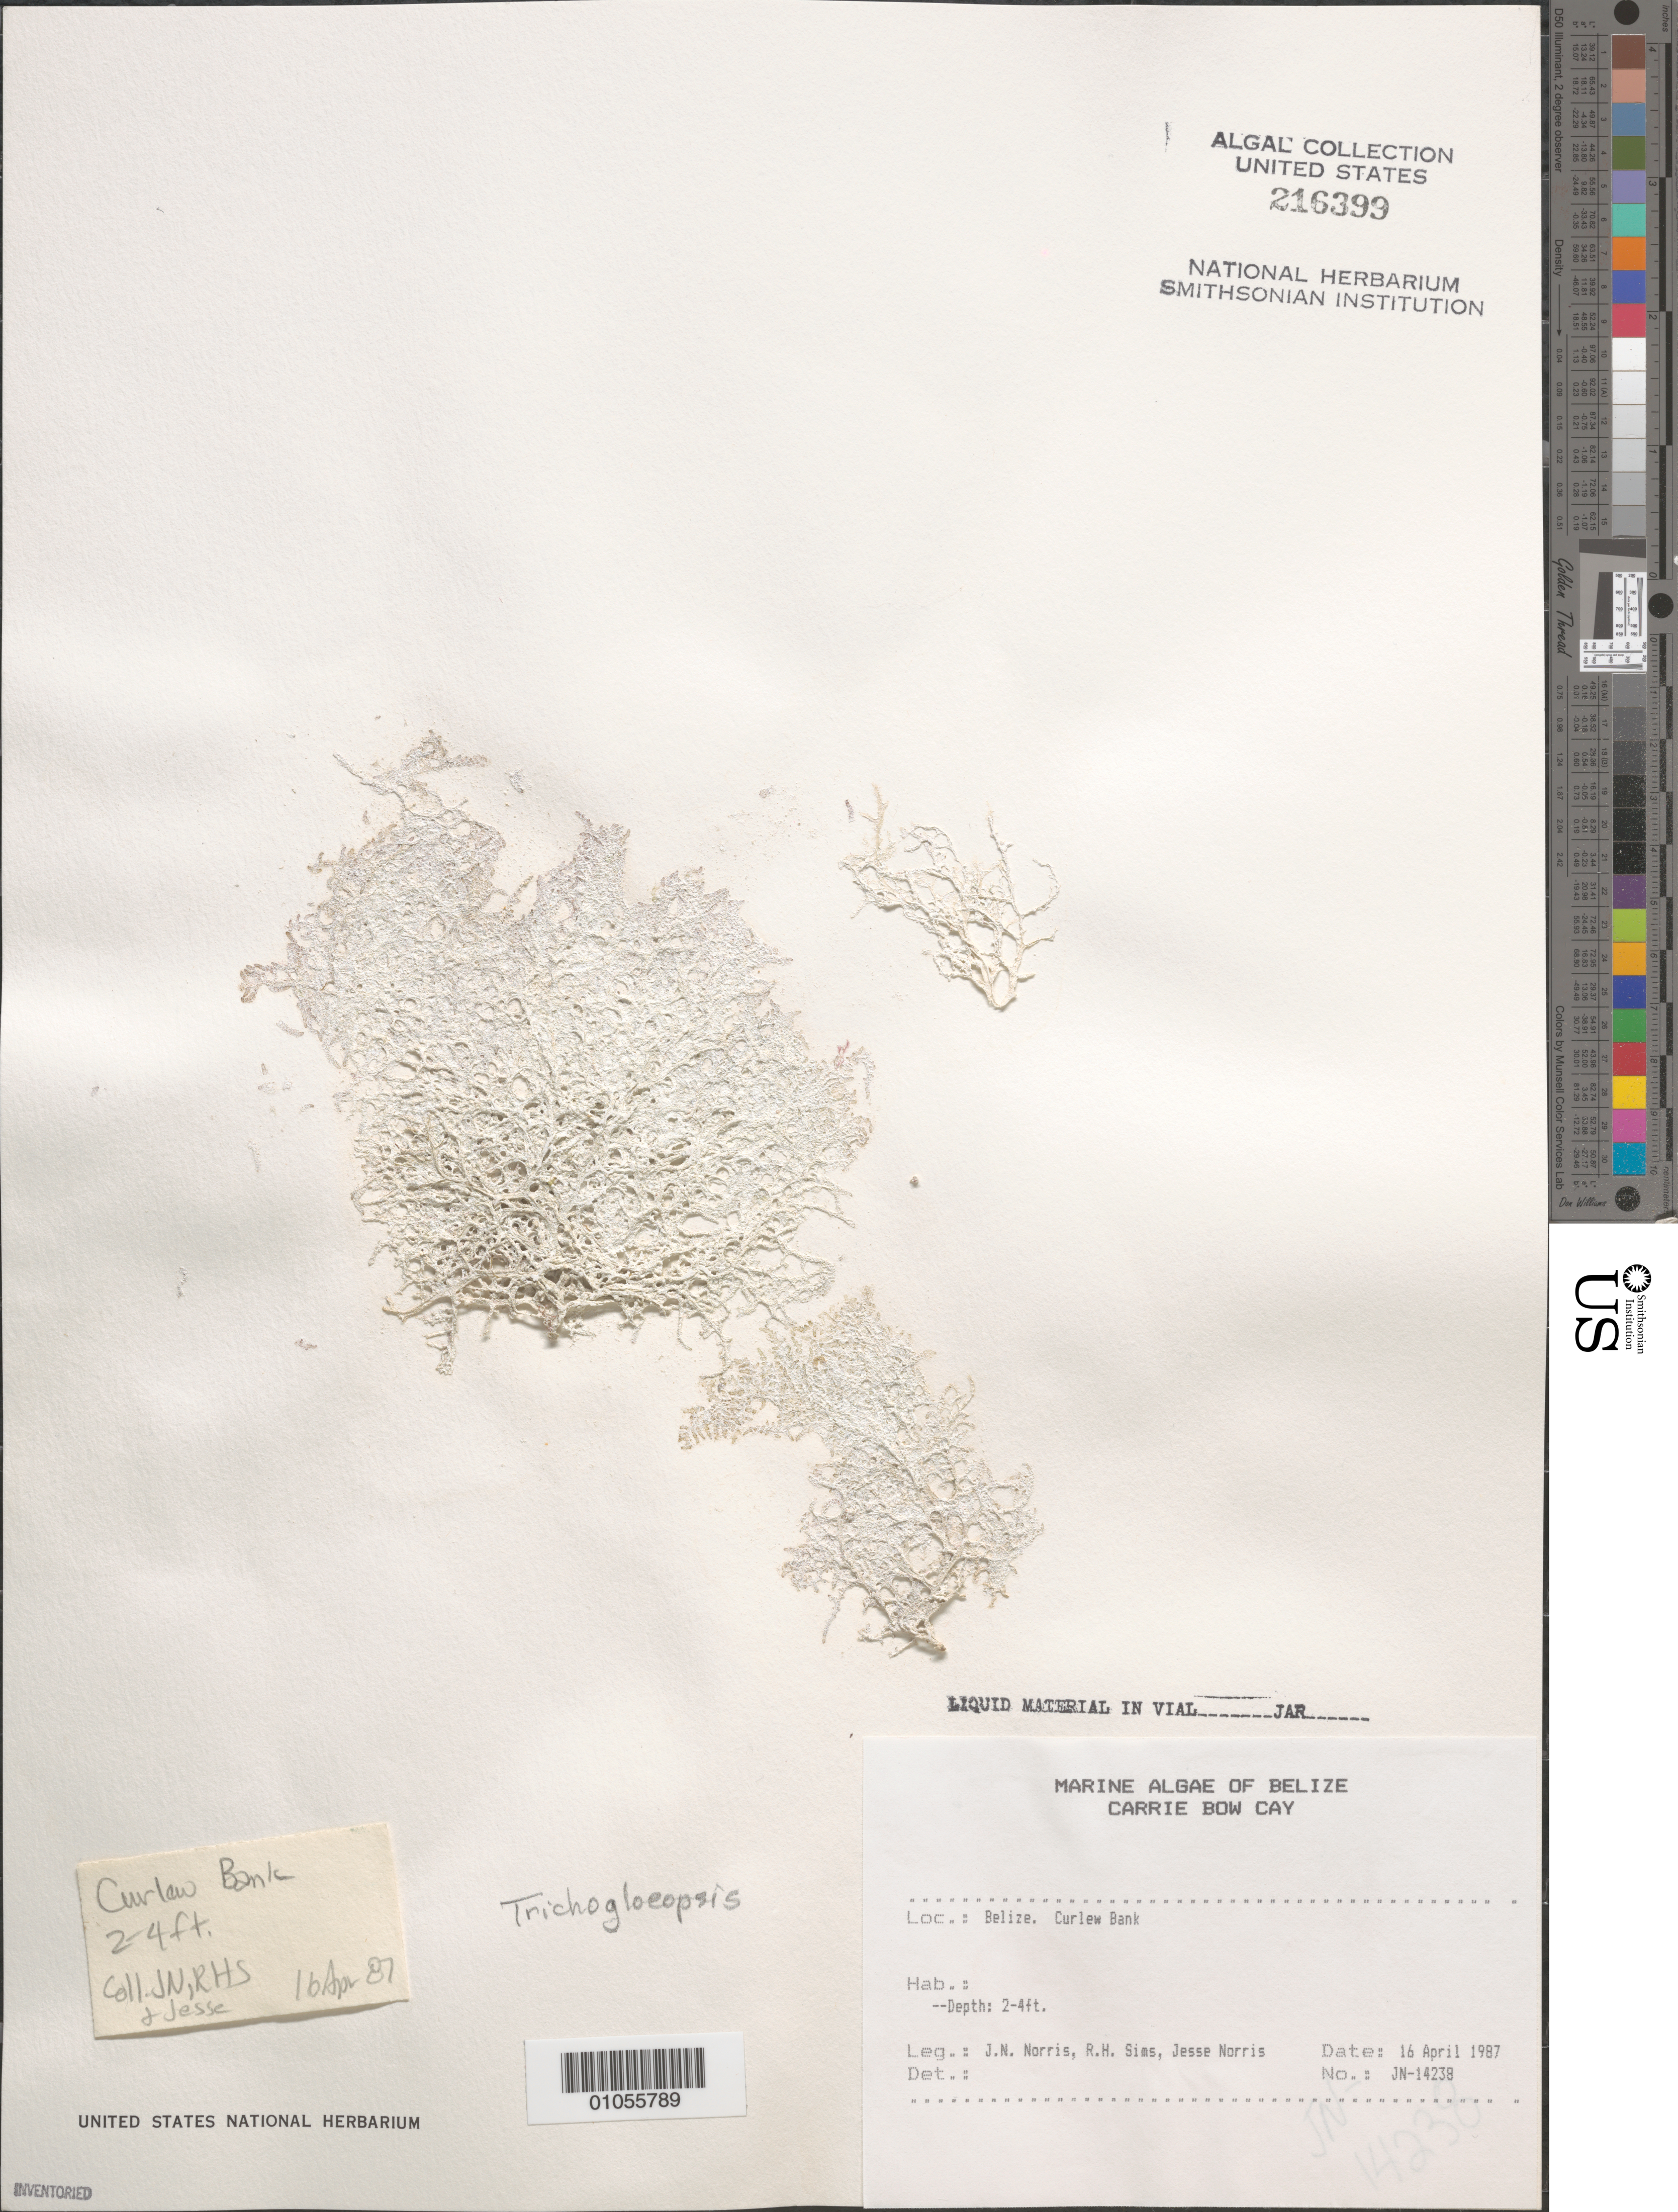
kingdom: Plantae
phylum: Rhodophyta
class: Florideophyceae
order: Nemaliales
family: Liagoraceae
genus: Trichogloeopsis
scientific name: Trichogloeopsis sp.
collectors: J. N. Norris, R. H. Sims & J. A. Norris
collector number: JN-14238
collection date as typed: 16 Apr 1987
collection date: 1987-04-16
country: Belize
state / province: Stann Creek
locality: Curlew Bank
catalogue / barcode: US 216399